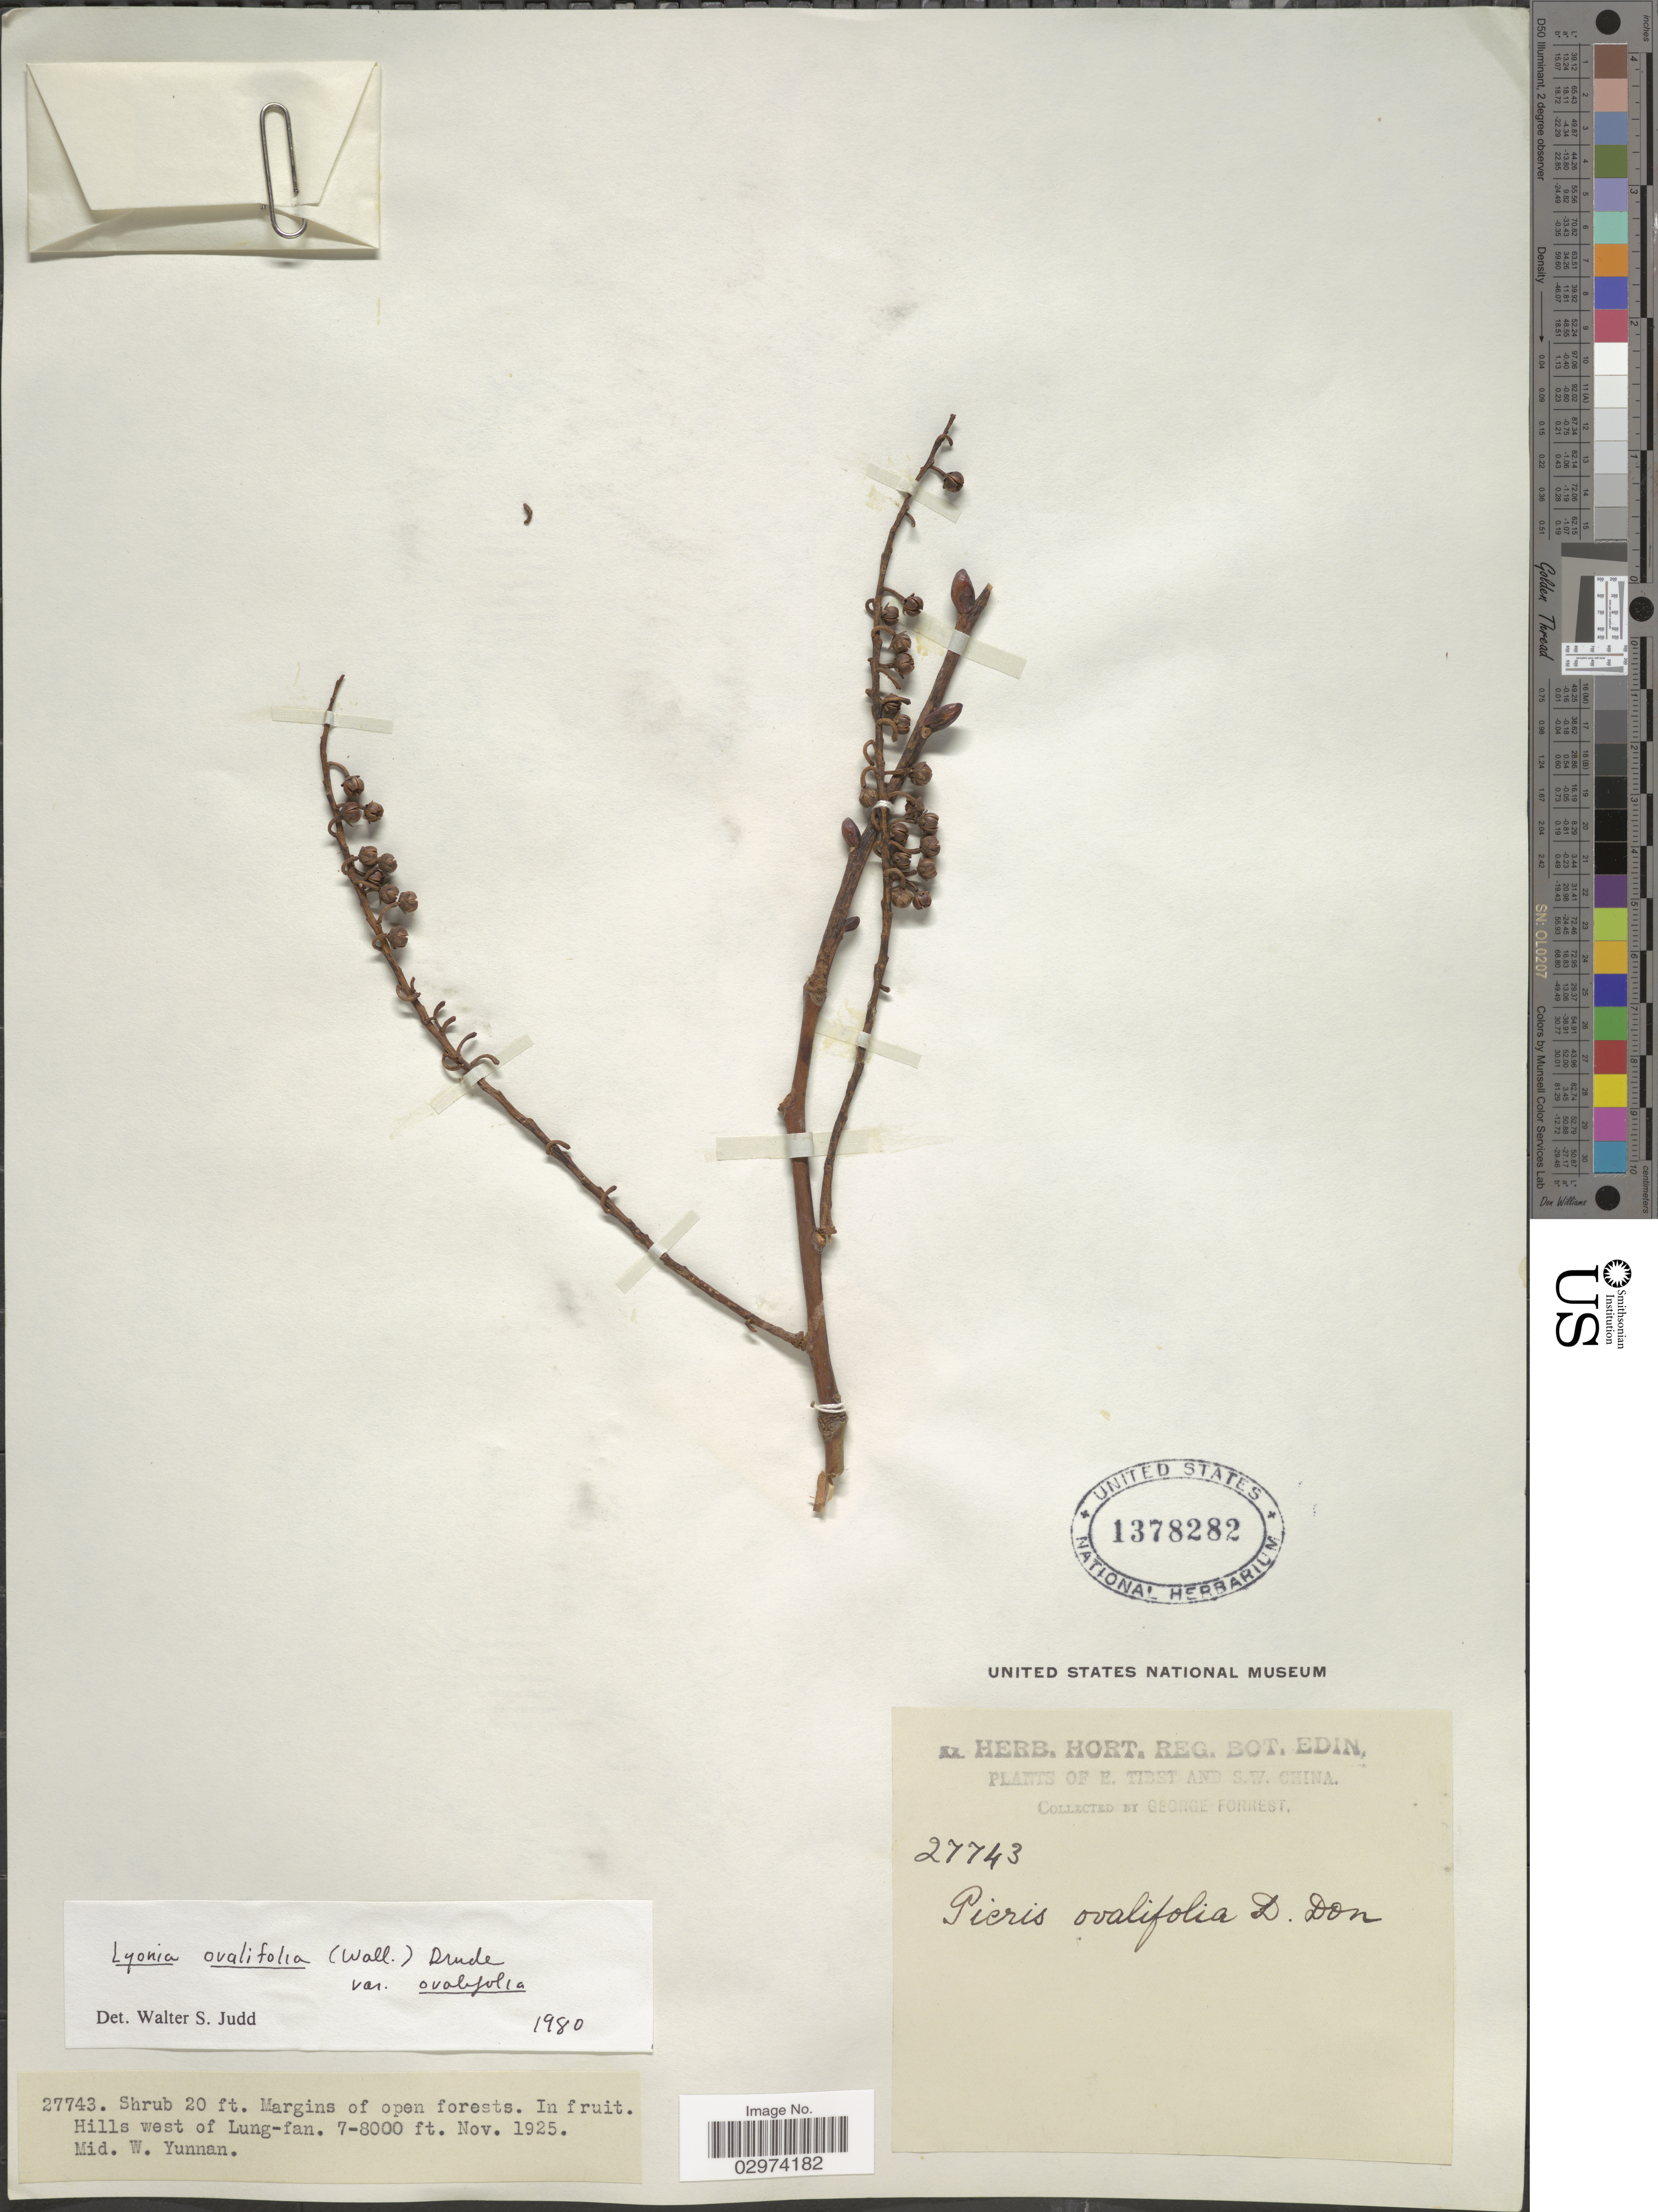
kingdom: Plantae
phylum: Tracheophyta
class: Magnoliopsida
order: Ericales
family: Ericaceae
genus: Lyonia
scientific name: Lyonia ovalifolia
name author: (Wall.) Drude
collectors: G. Forrest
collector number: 27743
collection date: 1925-11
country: China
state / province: Yunnan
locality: E. Tibet and S.W. China. Hills west of Lung-fan. Mid. W. Yunnan.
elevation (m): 2134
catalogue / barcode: US 1378282